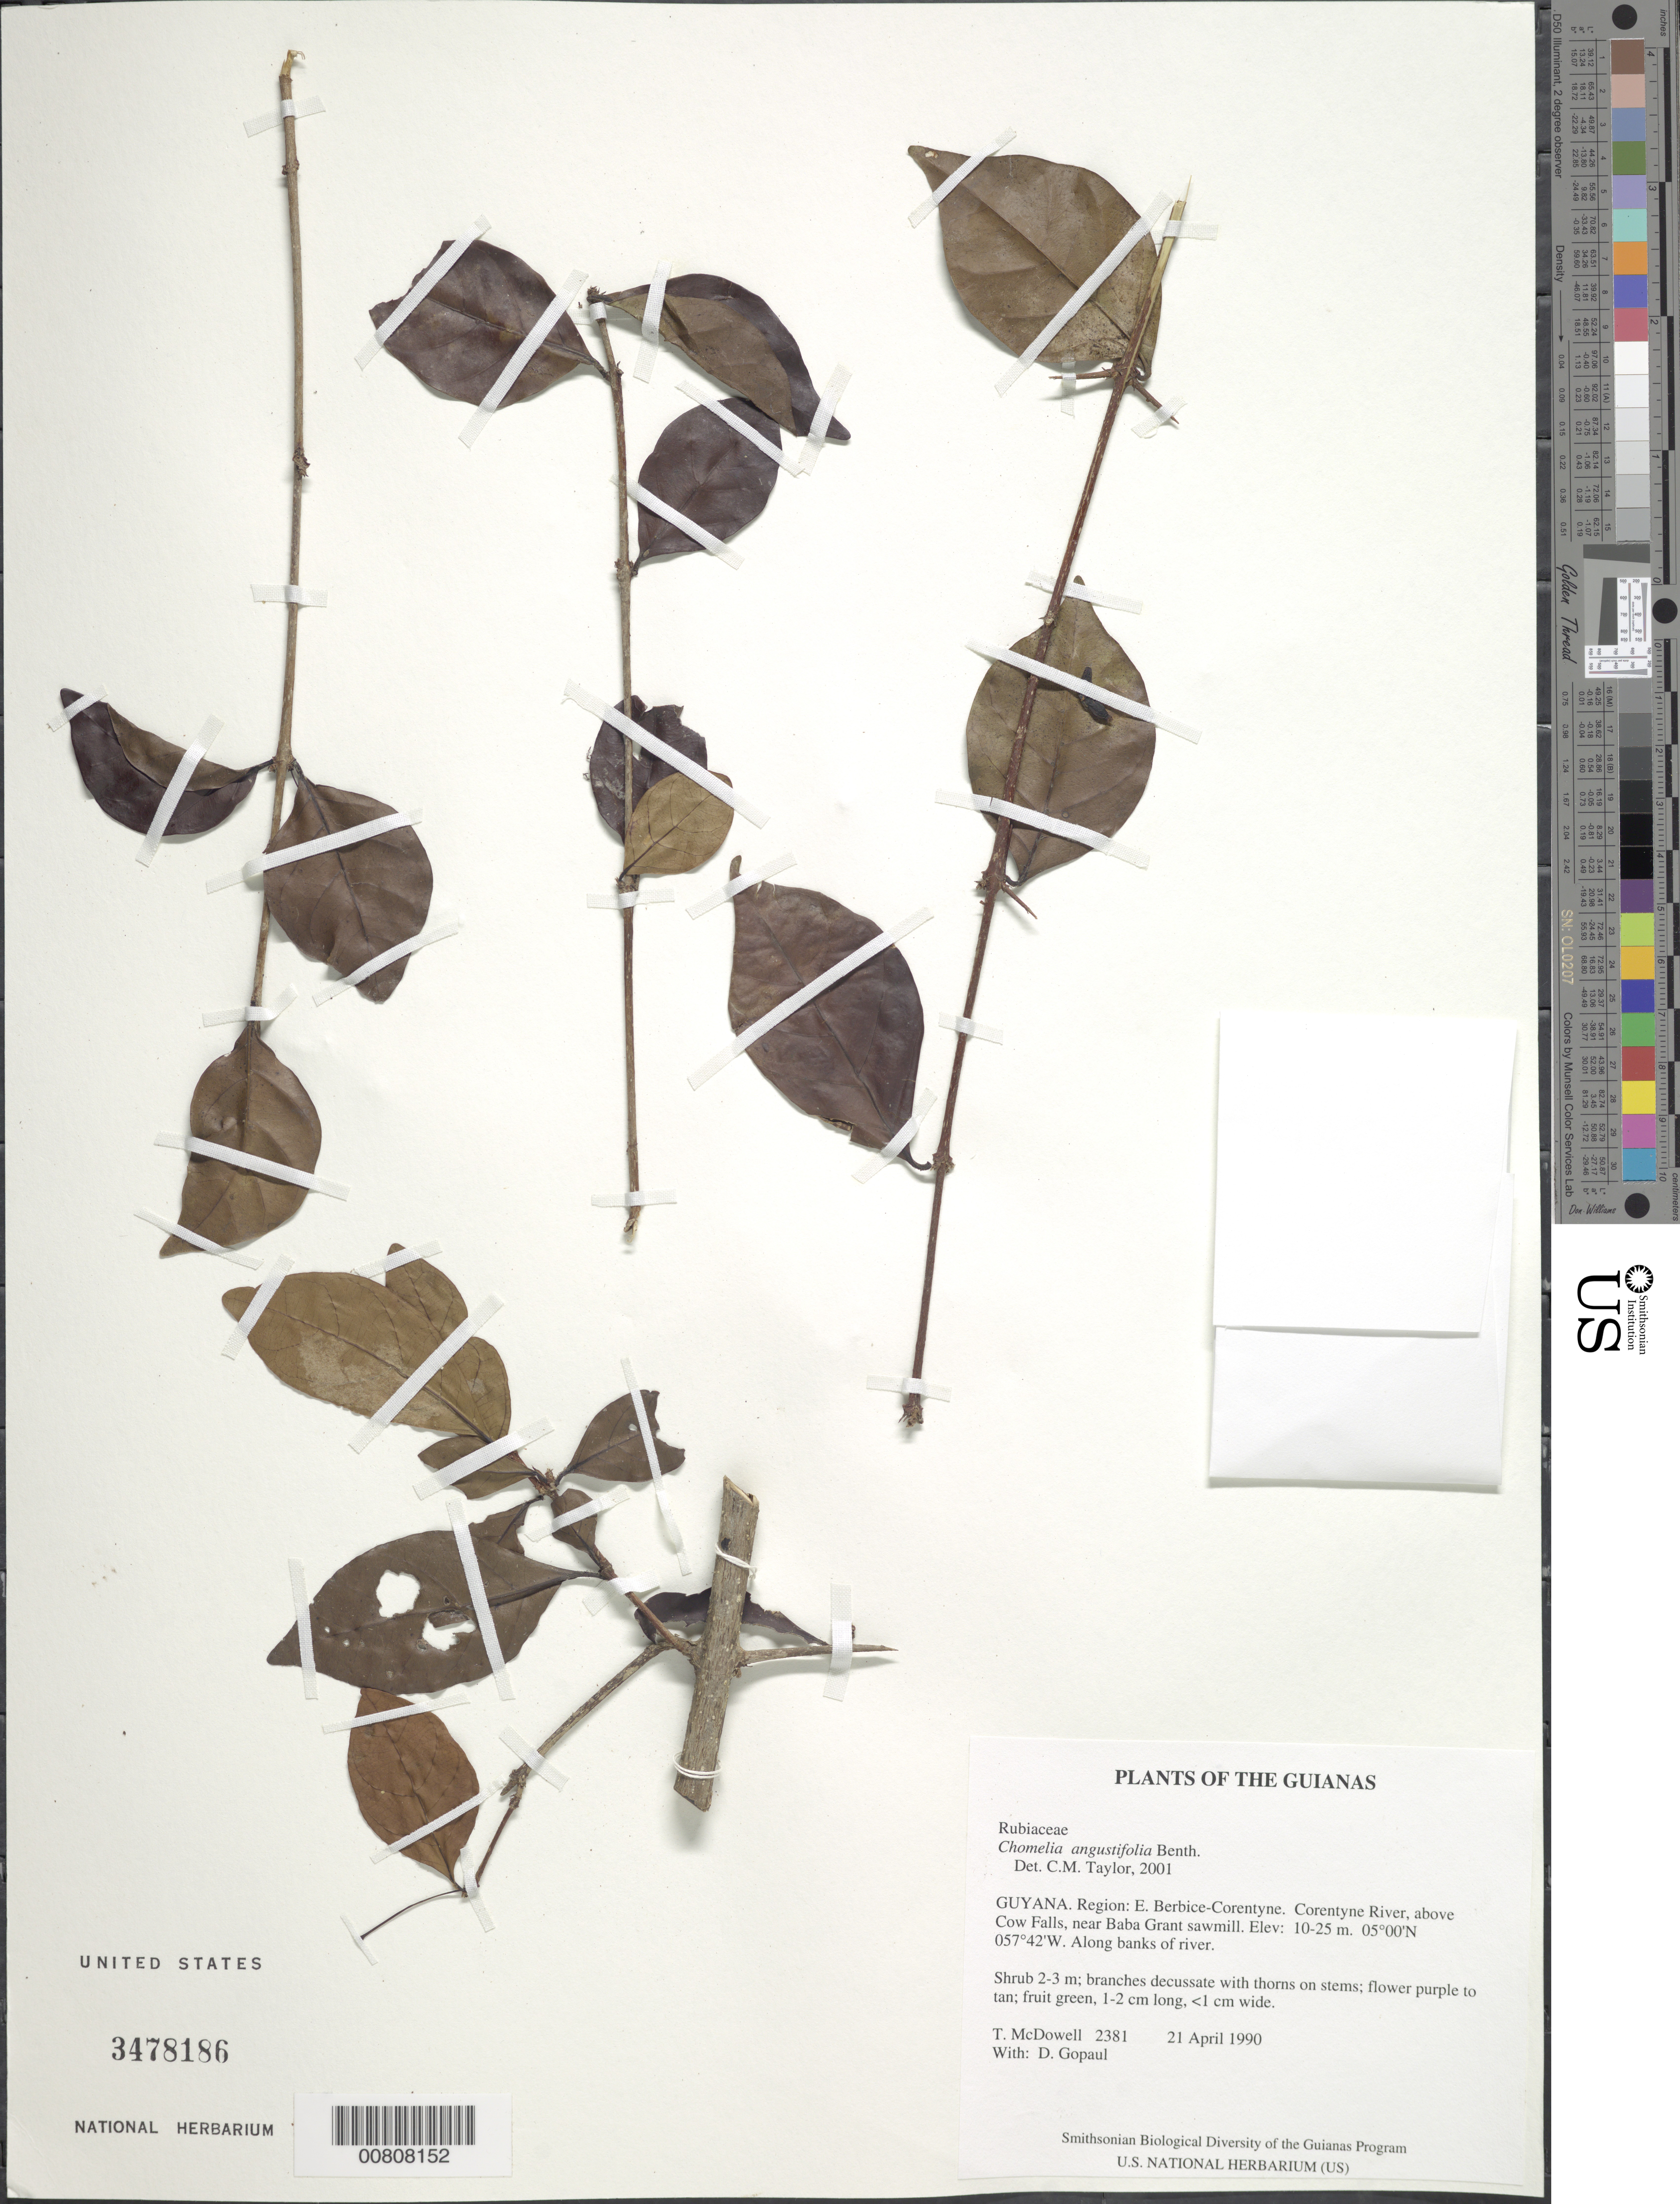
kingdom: Plantae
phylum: Tracheophyta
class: Magnoliopsida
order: Gentianales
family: Rubiaceae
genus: Chomelia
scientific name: Chomelia angustifolia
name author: Benth.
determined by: Taylor, Charlotte M.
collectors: T. McDowell & D. Gopaul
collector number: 2381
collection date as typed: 20 April 1990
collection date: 1990-04-20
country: Guyana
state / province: E. Berbice-Corentyne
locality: Corentyne River, between Cow Falls and Baba Grant sawmill landing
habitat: Along banks of river at flood level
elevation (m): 10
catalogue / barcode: US 3478186